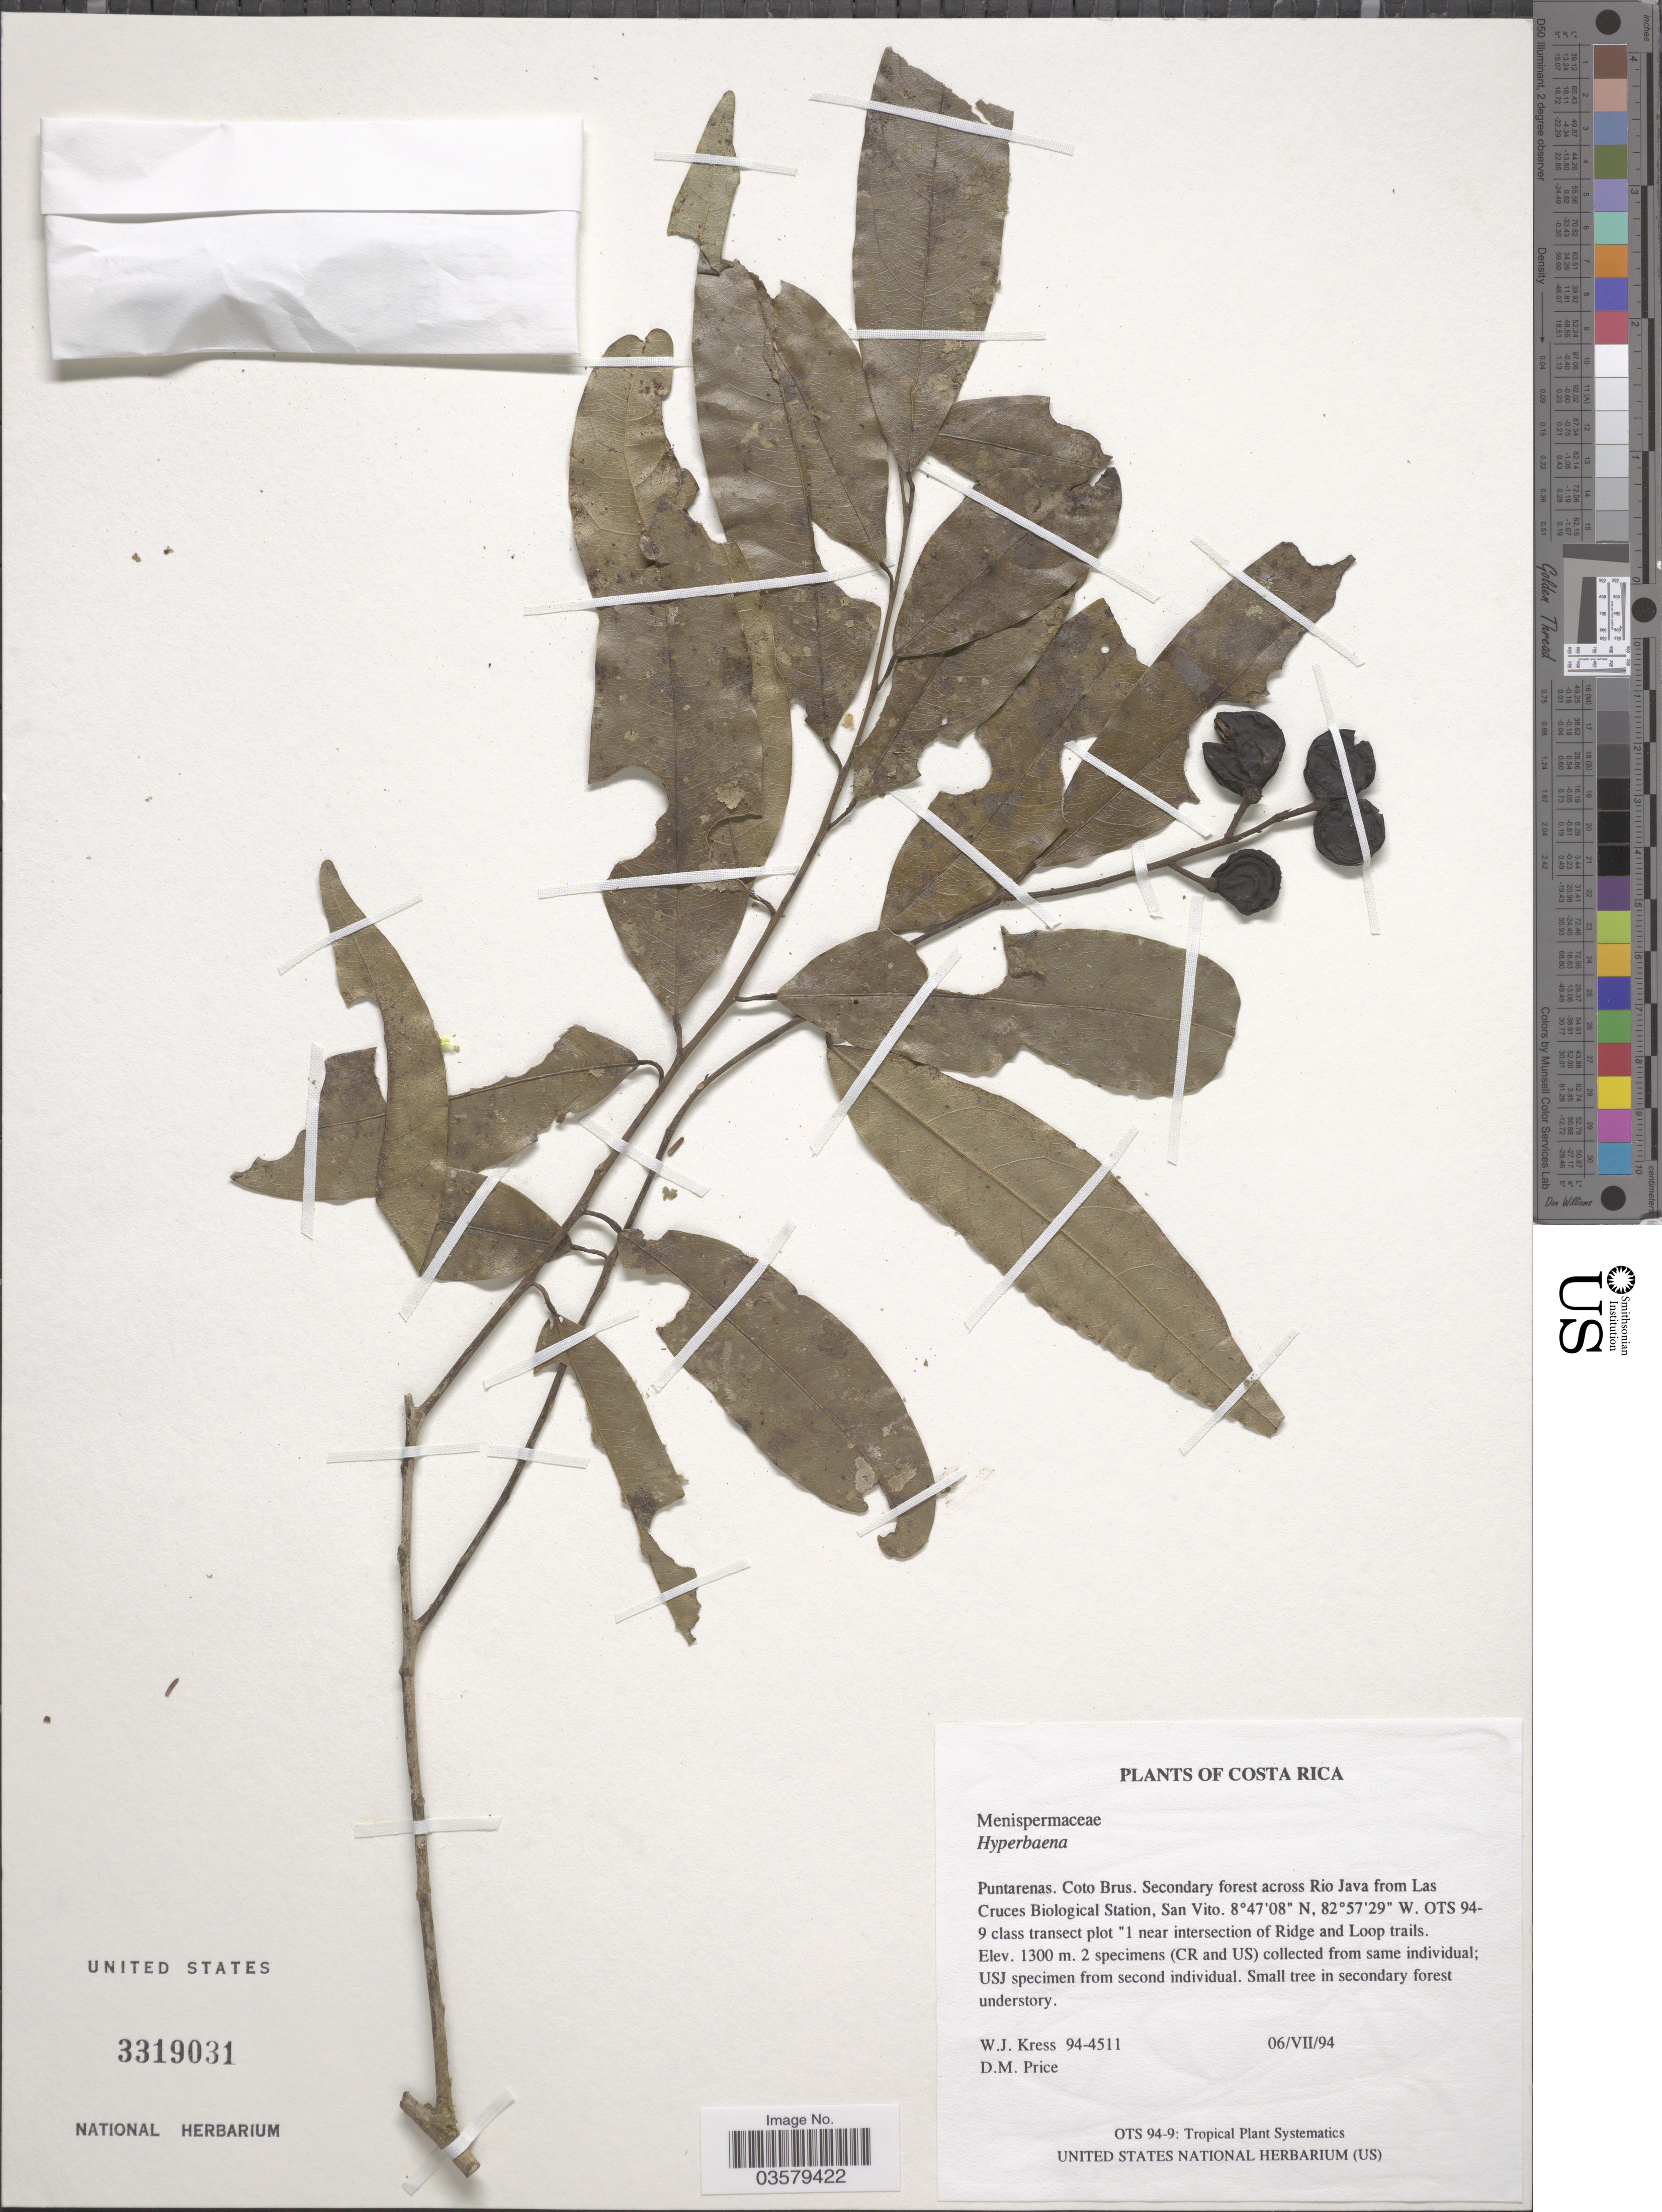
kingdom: Plantae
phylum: Tracheophyta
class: Magnoliopsida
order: Ranunculales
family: Menispermaceae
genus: Hyperbaena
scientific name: Hyperbaena sp.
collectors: W. J. Kress & D. M. Price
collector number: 94-4511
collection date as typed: Transcribed d/m/y: 6/7/94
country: Costa Rica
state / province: Puntarenas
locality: Coto Brus. Secondary forest across Rio Java from Las Cruces Biological Station, San Vito. OTS 94-9 class transect plot 1 near intersection of Ridge and Loop trails.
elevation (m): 1300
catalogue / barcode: US 3319031